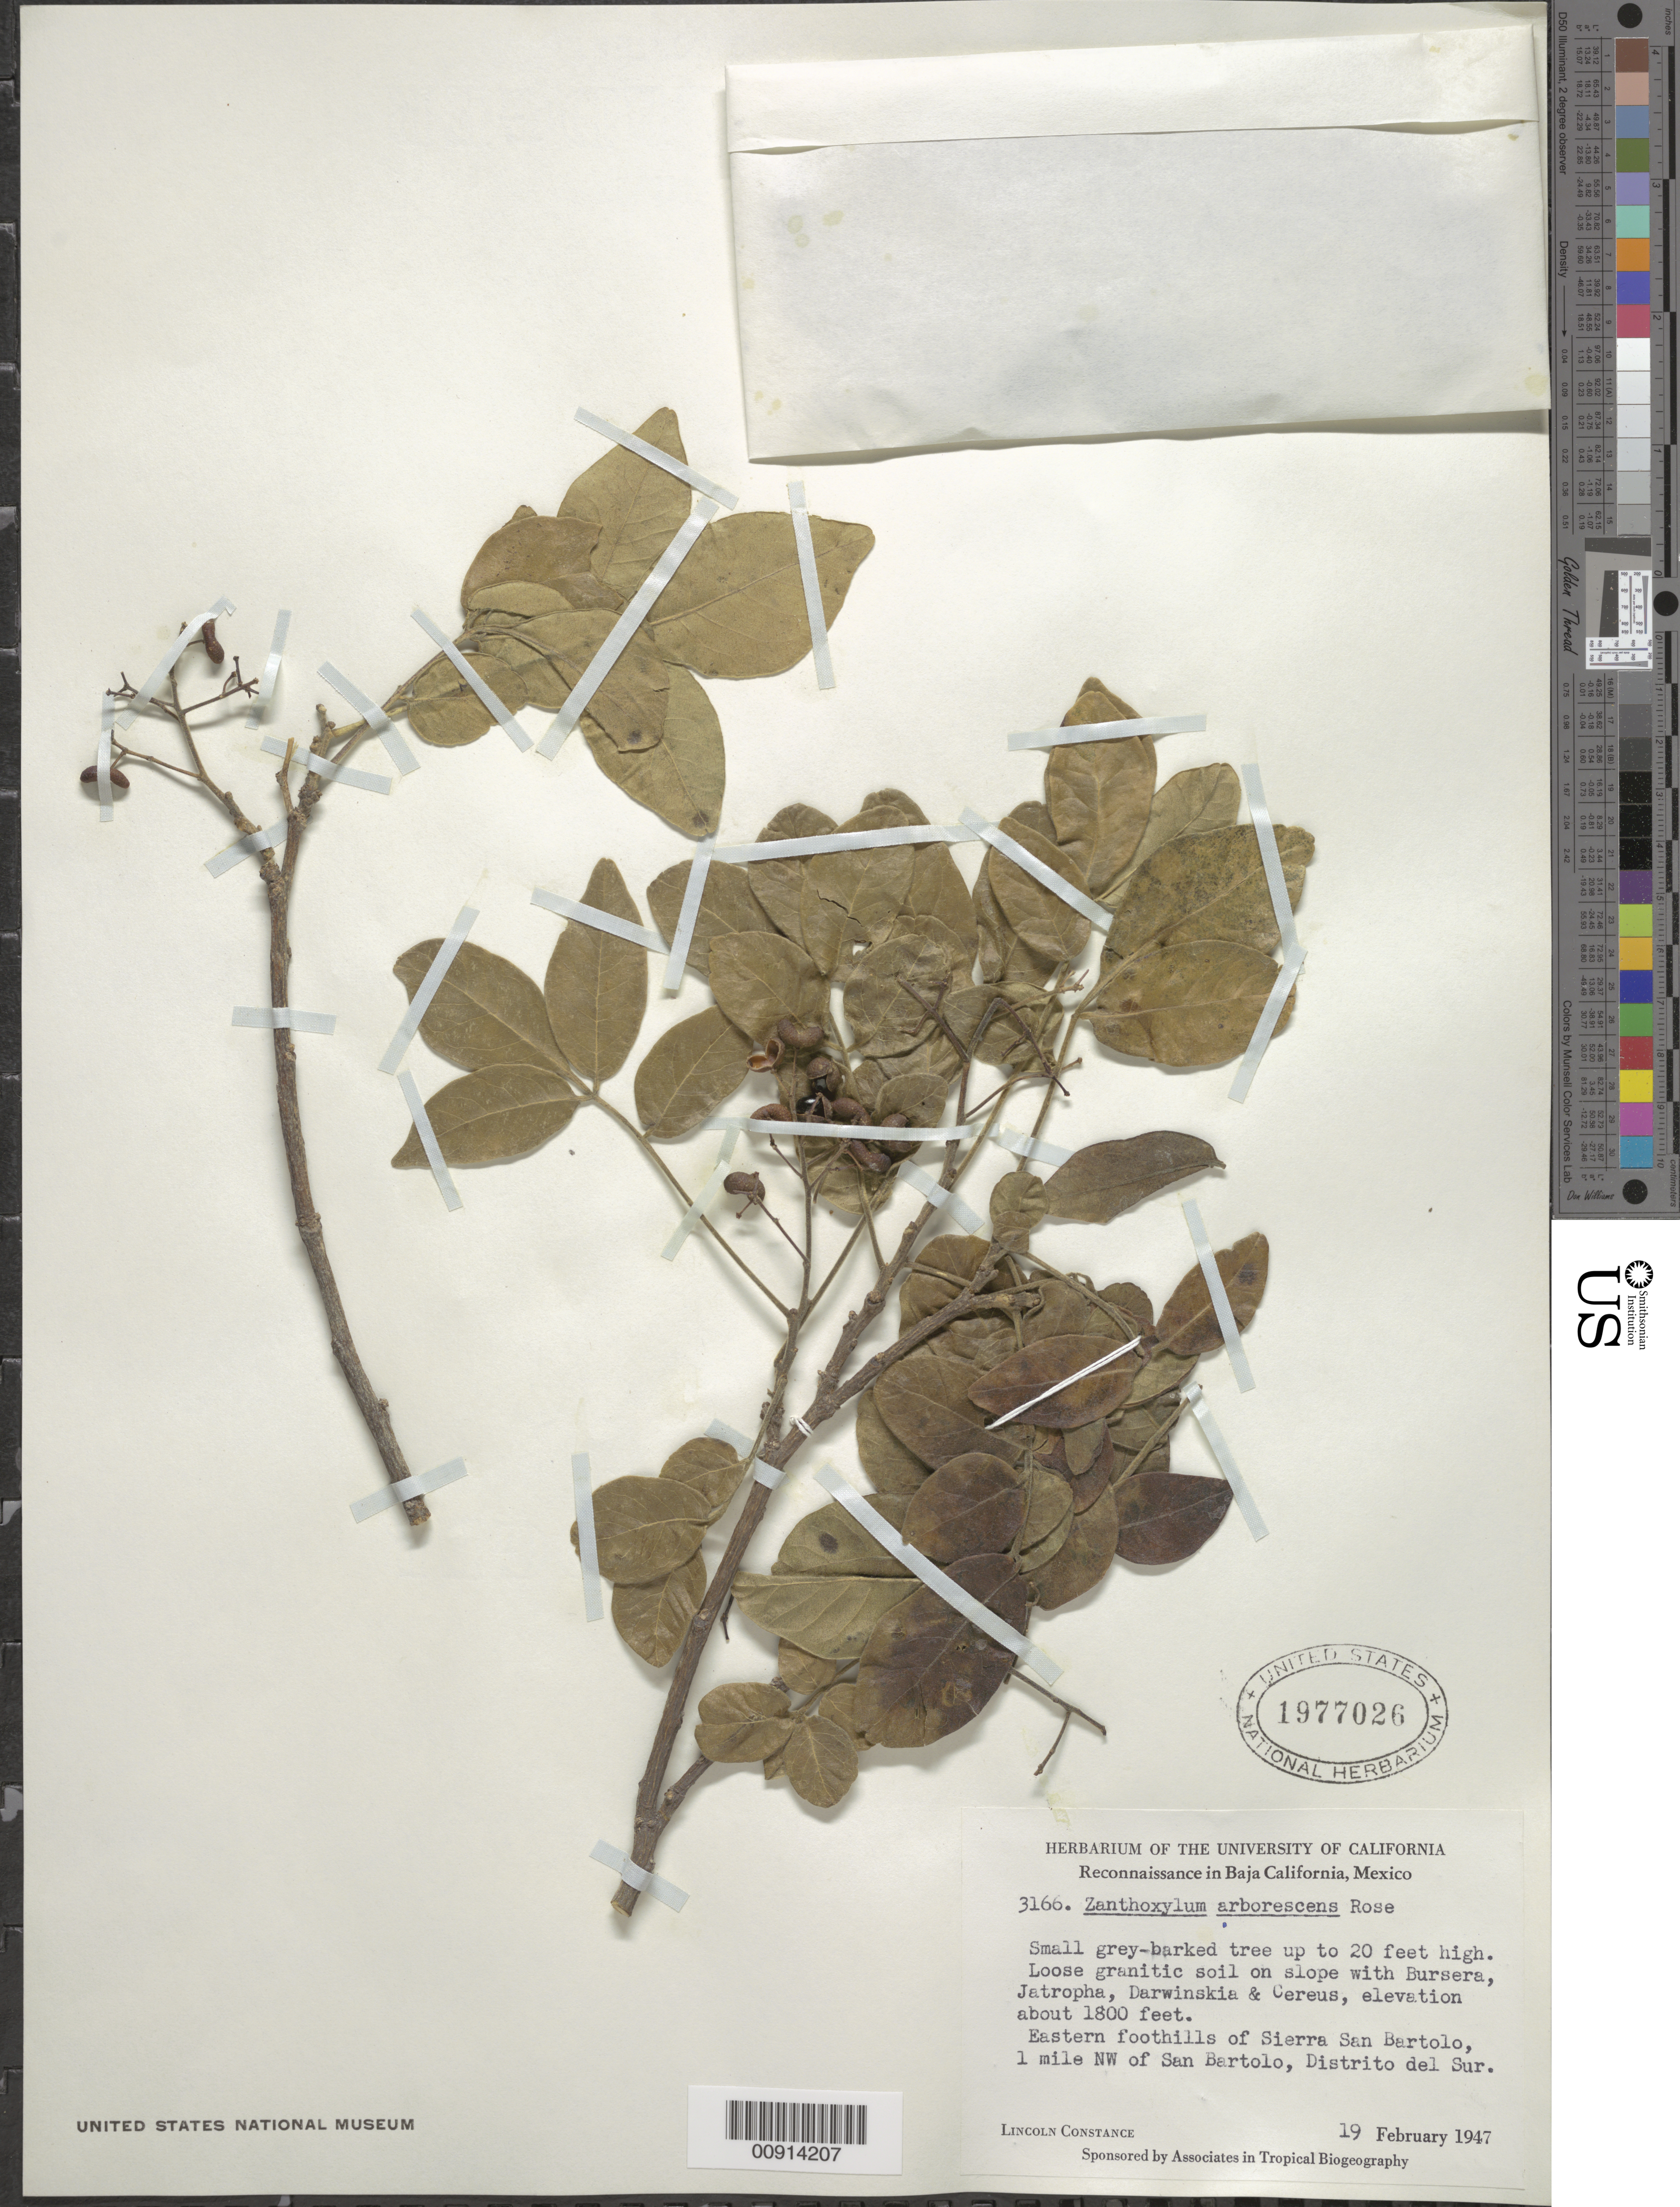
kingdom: Plantae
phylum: Tracheophyta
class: Magnoliopsida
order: Sapindales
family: Rutaceae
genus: Zanthoxylum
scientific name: Zanthoxylum arborescens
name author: Rose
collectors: L. Constance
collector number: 3166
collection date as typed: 19 Feb 1947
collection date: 1947-02-19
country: Mexico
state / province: Baja California Sur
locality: Eastern foothills of Sierra San Bartolo, 1 mile NW of San Bartolo, Distrito del Sur (Baja California).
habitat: Loose granitic soil on slope with Bursera, Jatropha, Darwinskia & Cereus.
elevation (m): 549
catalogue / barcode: US 1977026